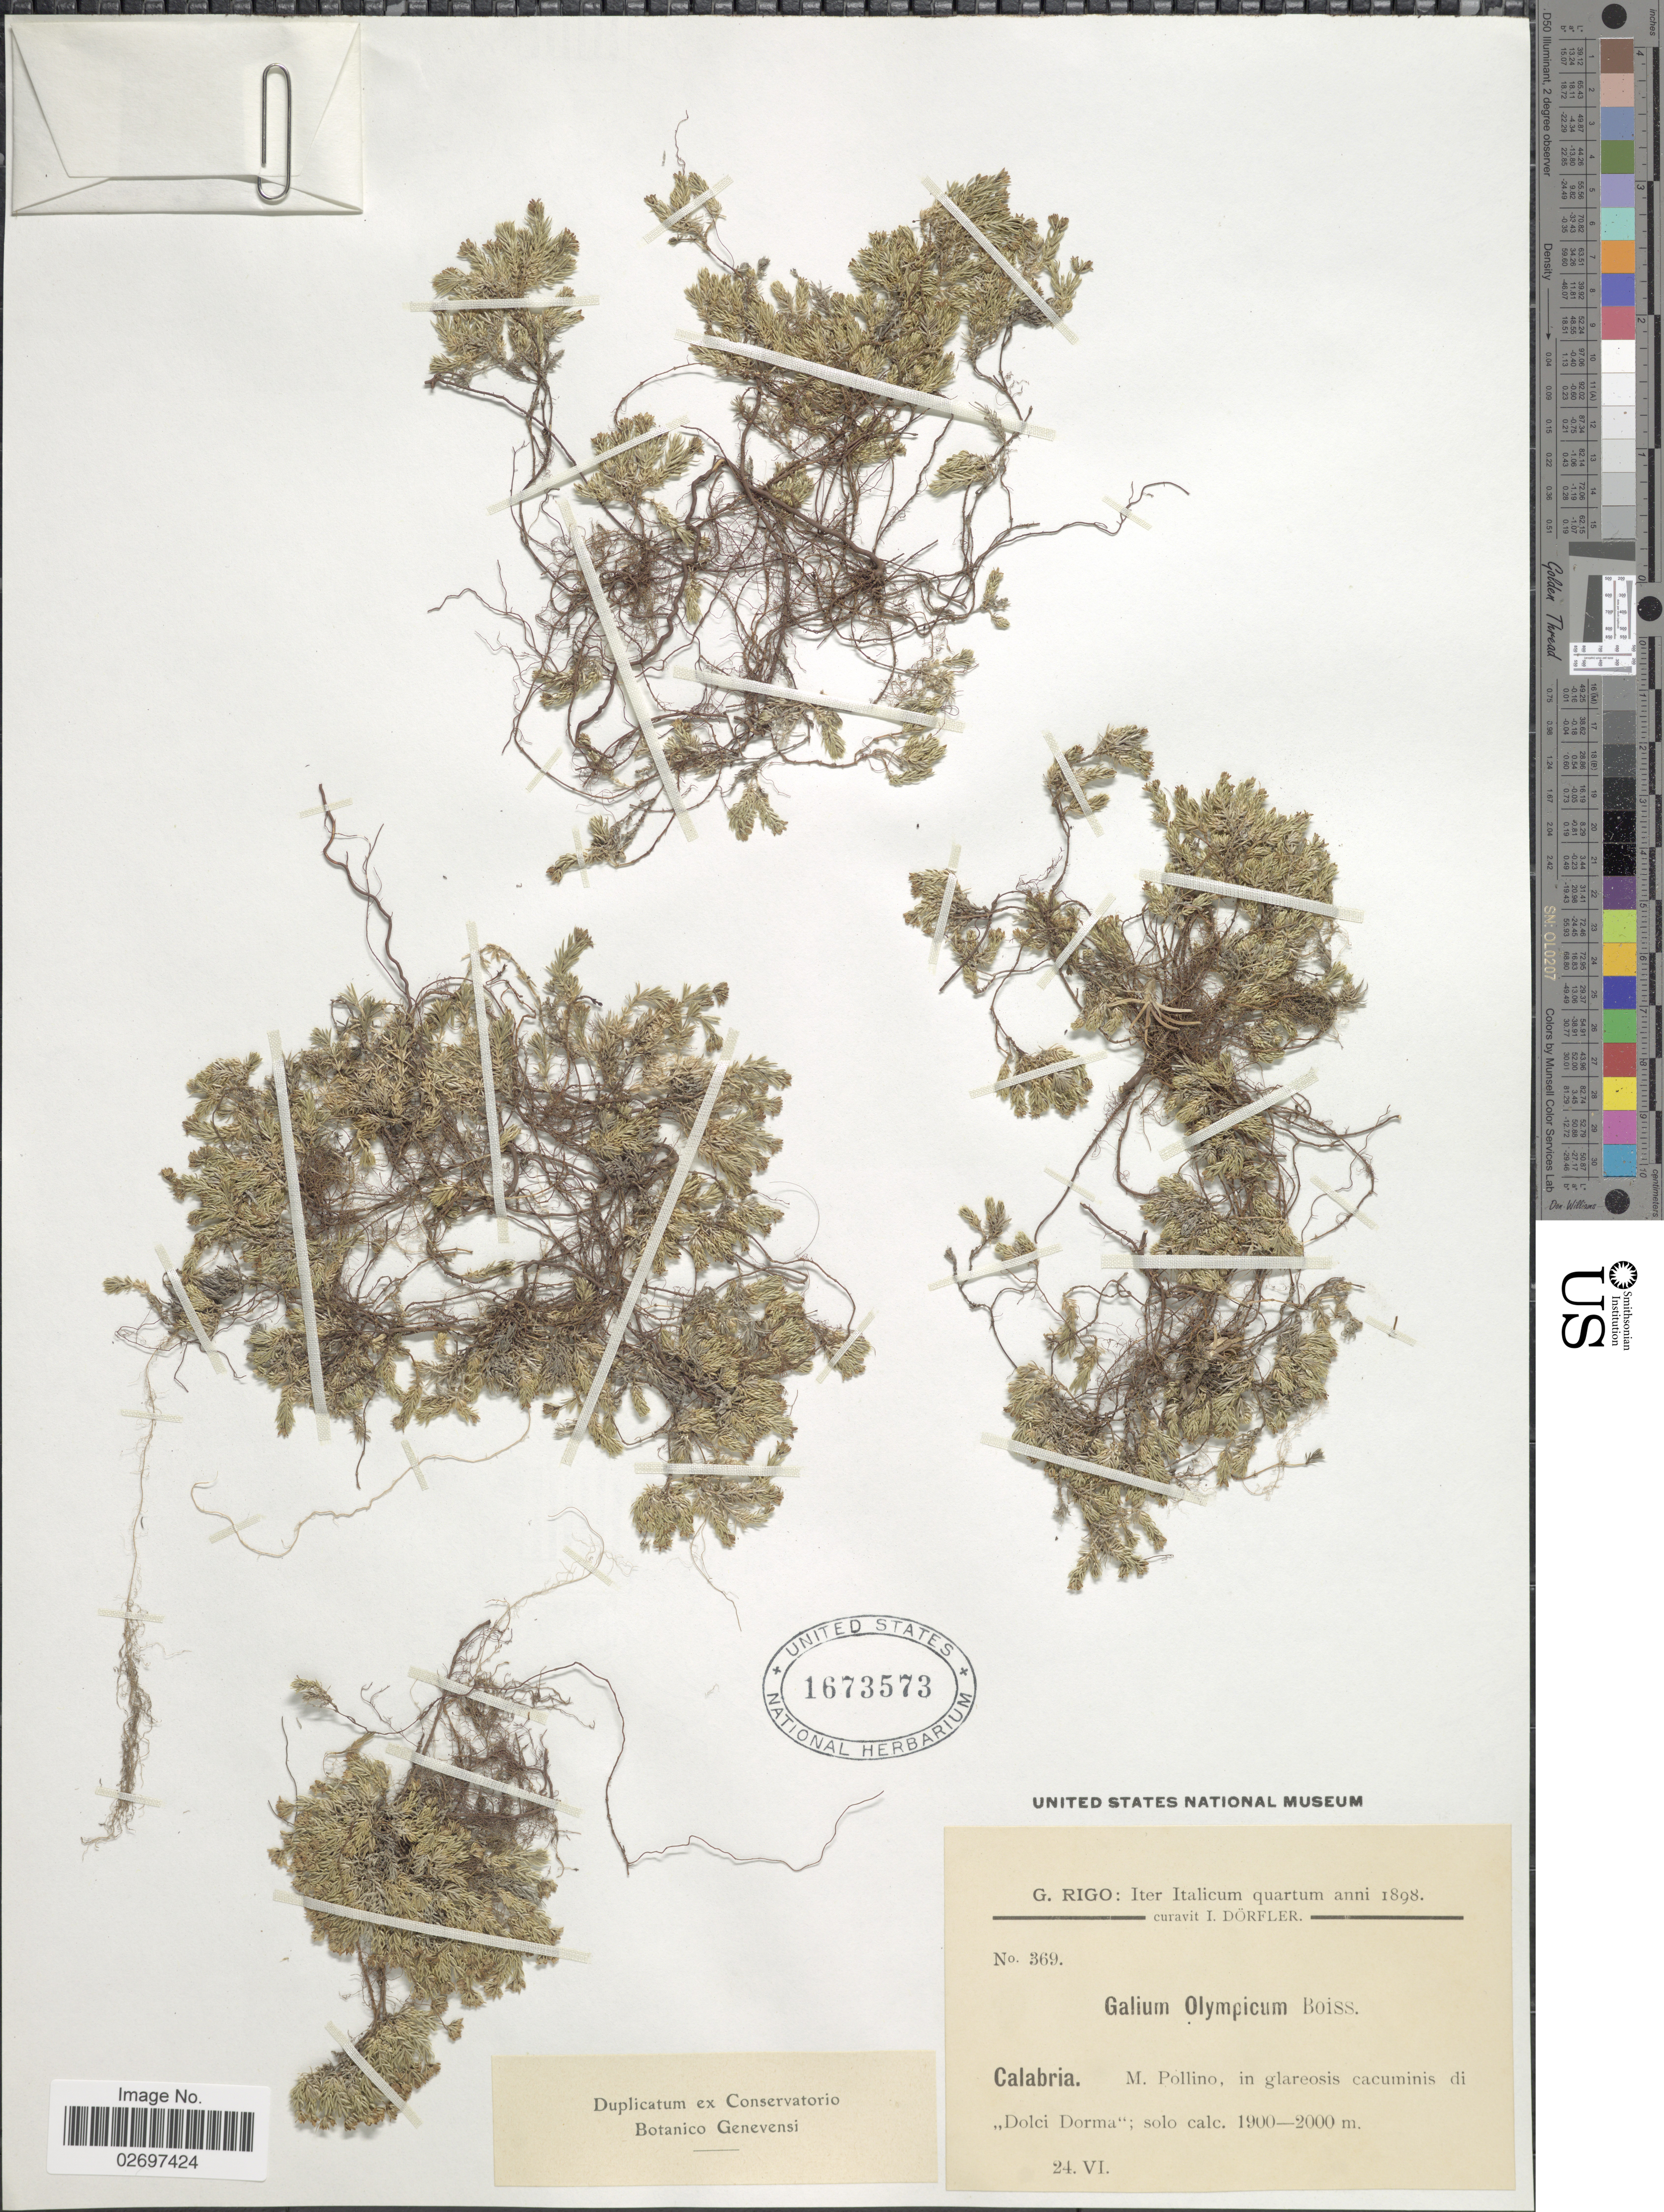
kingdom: Plantae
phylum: Tracheophyta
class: Magnoliopsida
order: Gentianales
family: Rubiaceae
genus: Galium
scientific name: Galium olympicum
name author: Boiss.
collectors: G. Rigo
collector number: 369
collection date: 1898-06-24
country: Italy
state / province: Calabria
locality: M. Pollino, in glareosis cacuminis di "Dolci Dorma"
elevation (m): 1900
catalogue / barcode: US 1673573